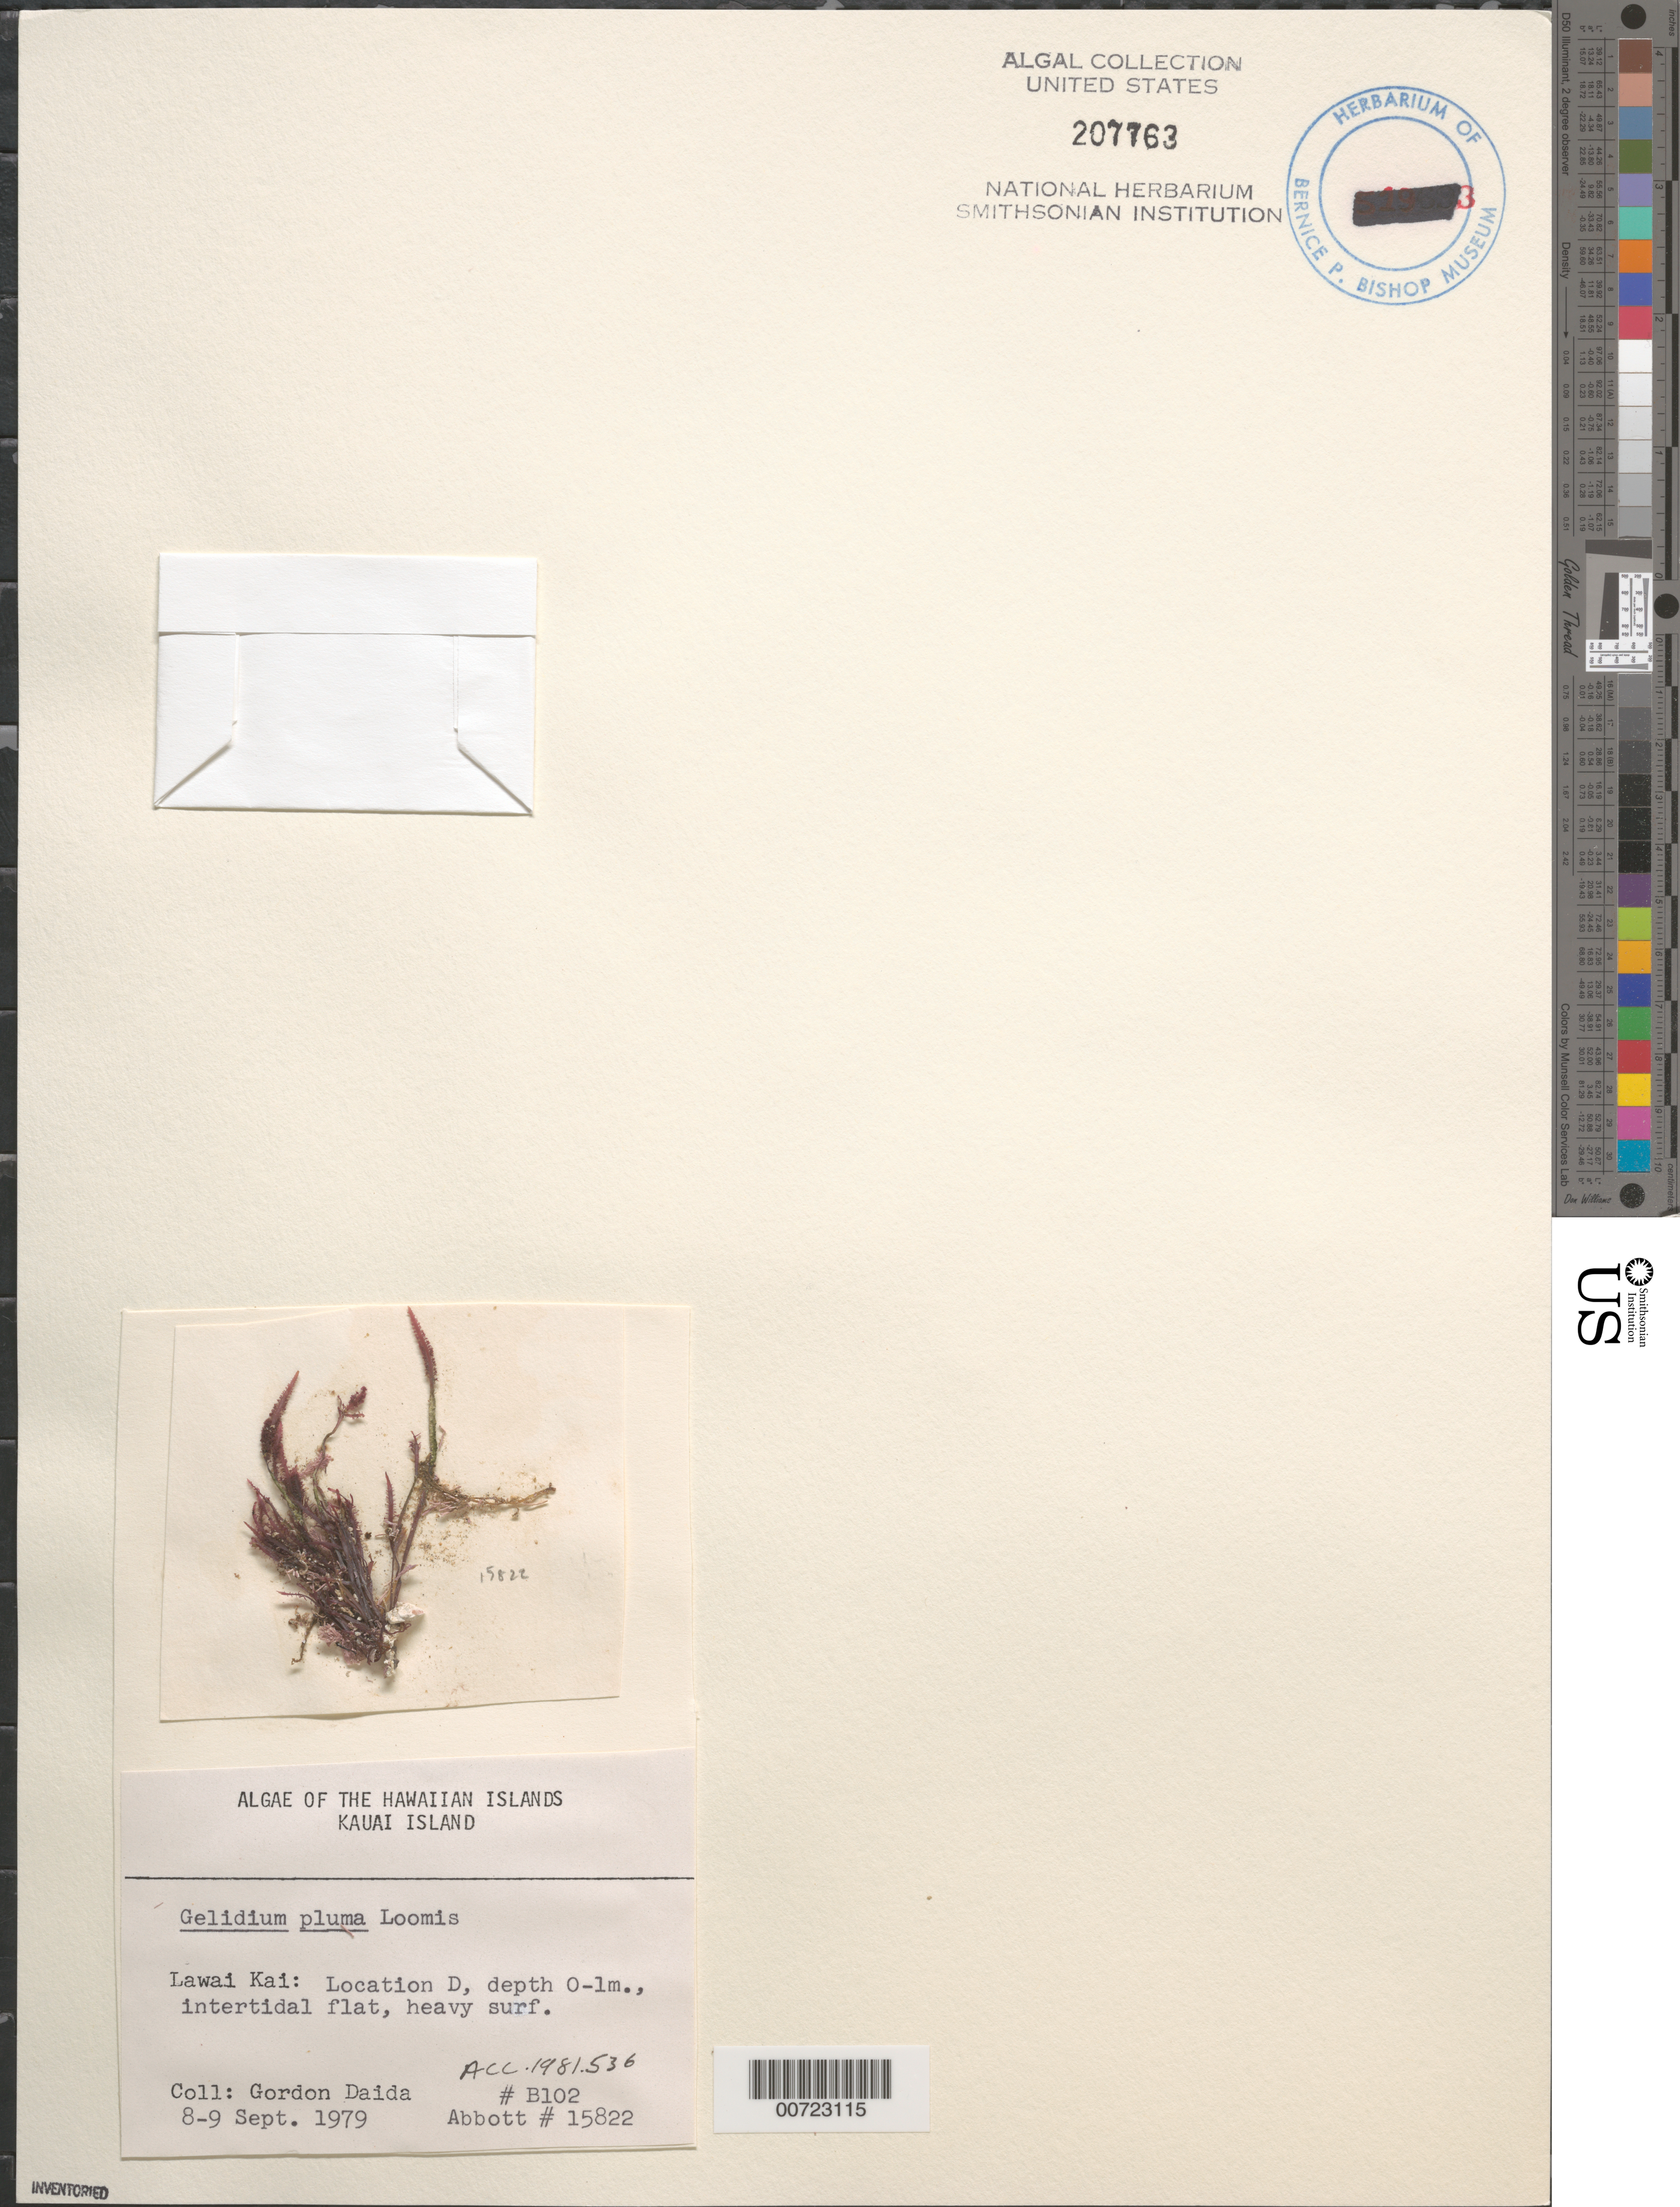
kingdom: Plantae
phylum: Rhodophyta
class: Florideophyceae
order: Gelidiales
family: Gelidiaceae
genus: Gelidium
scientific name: Gelidium pluma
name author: Bornet ex N.H. Loomis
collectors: G. Daida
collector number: B102 & IAA 15822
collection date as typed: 08 Sep 1979 to 09 Sep 1979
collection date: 1979-09-08/1979-09-09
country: United States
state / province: Hawaii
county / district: Kauai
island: Kaua'i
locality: Lawai Kai, Location D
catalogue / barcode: US 207763